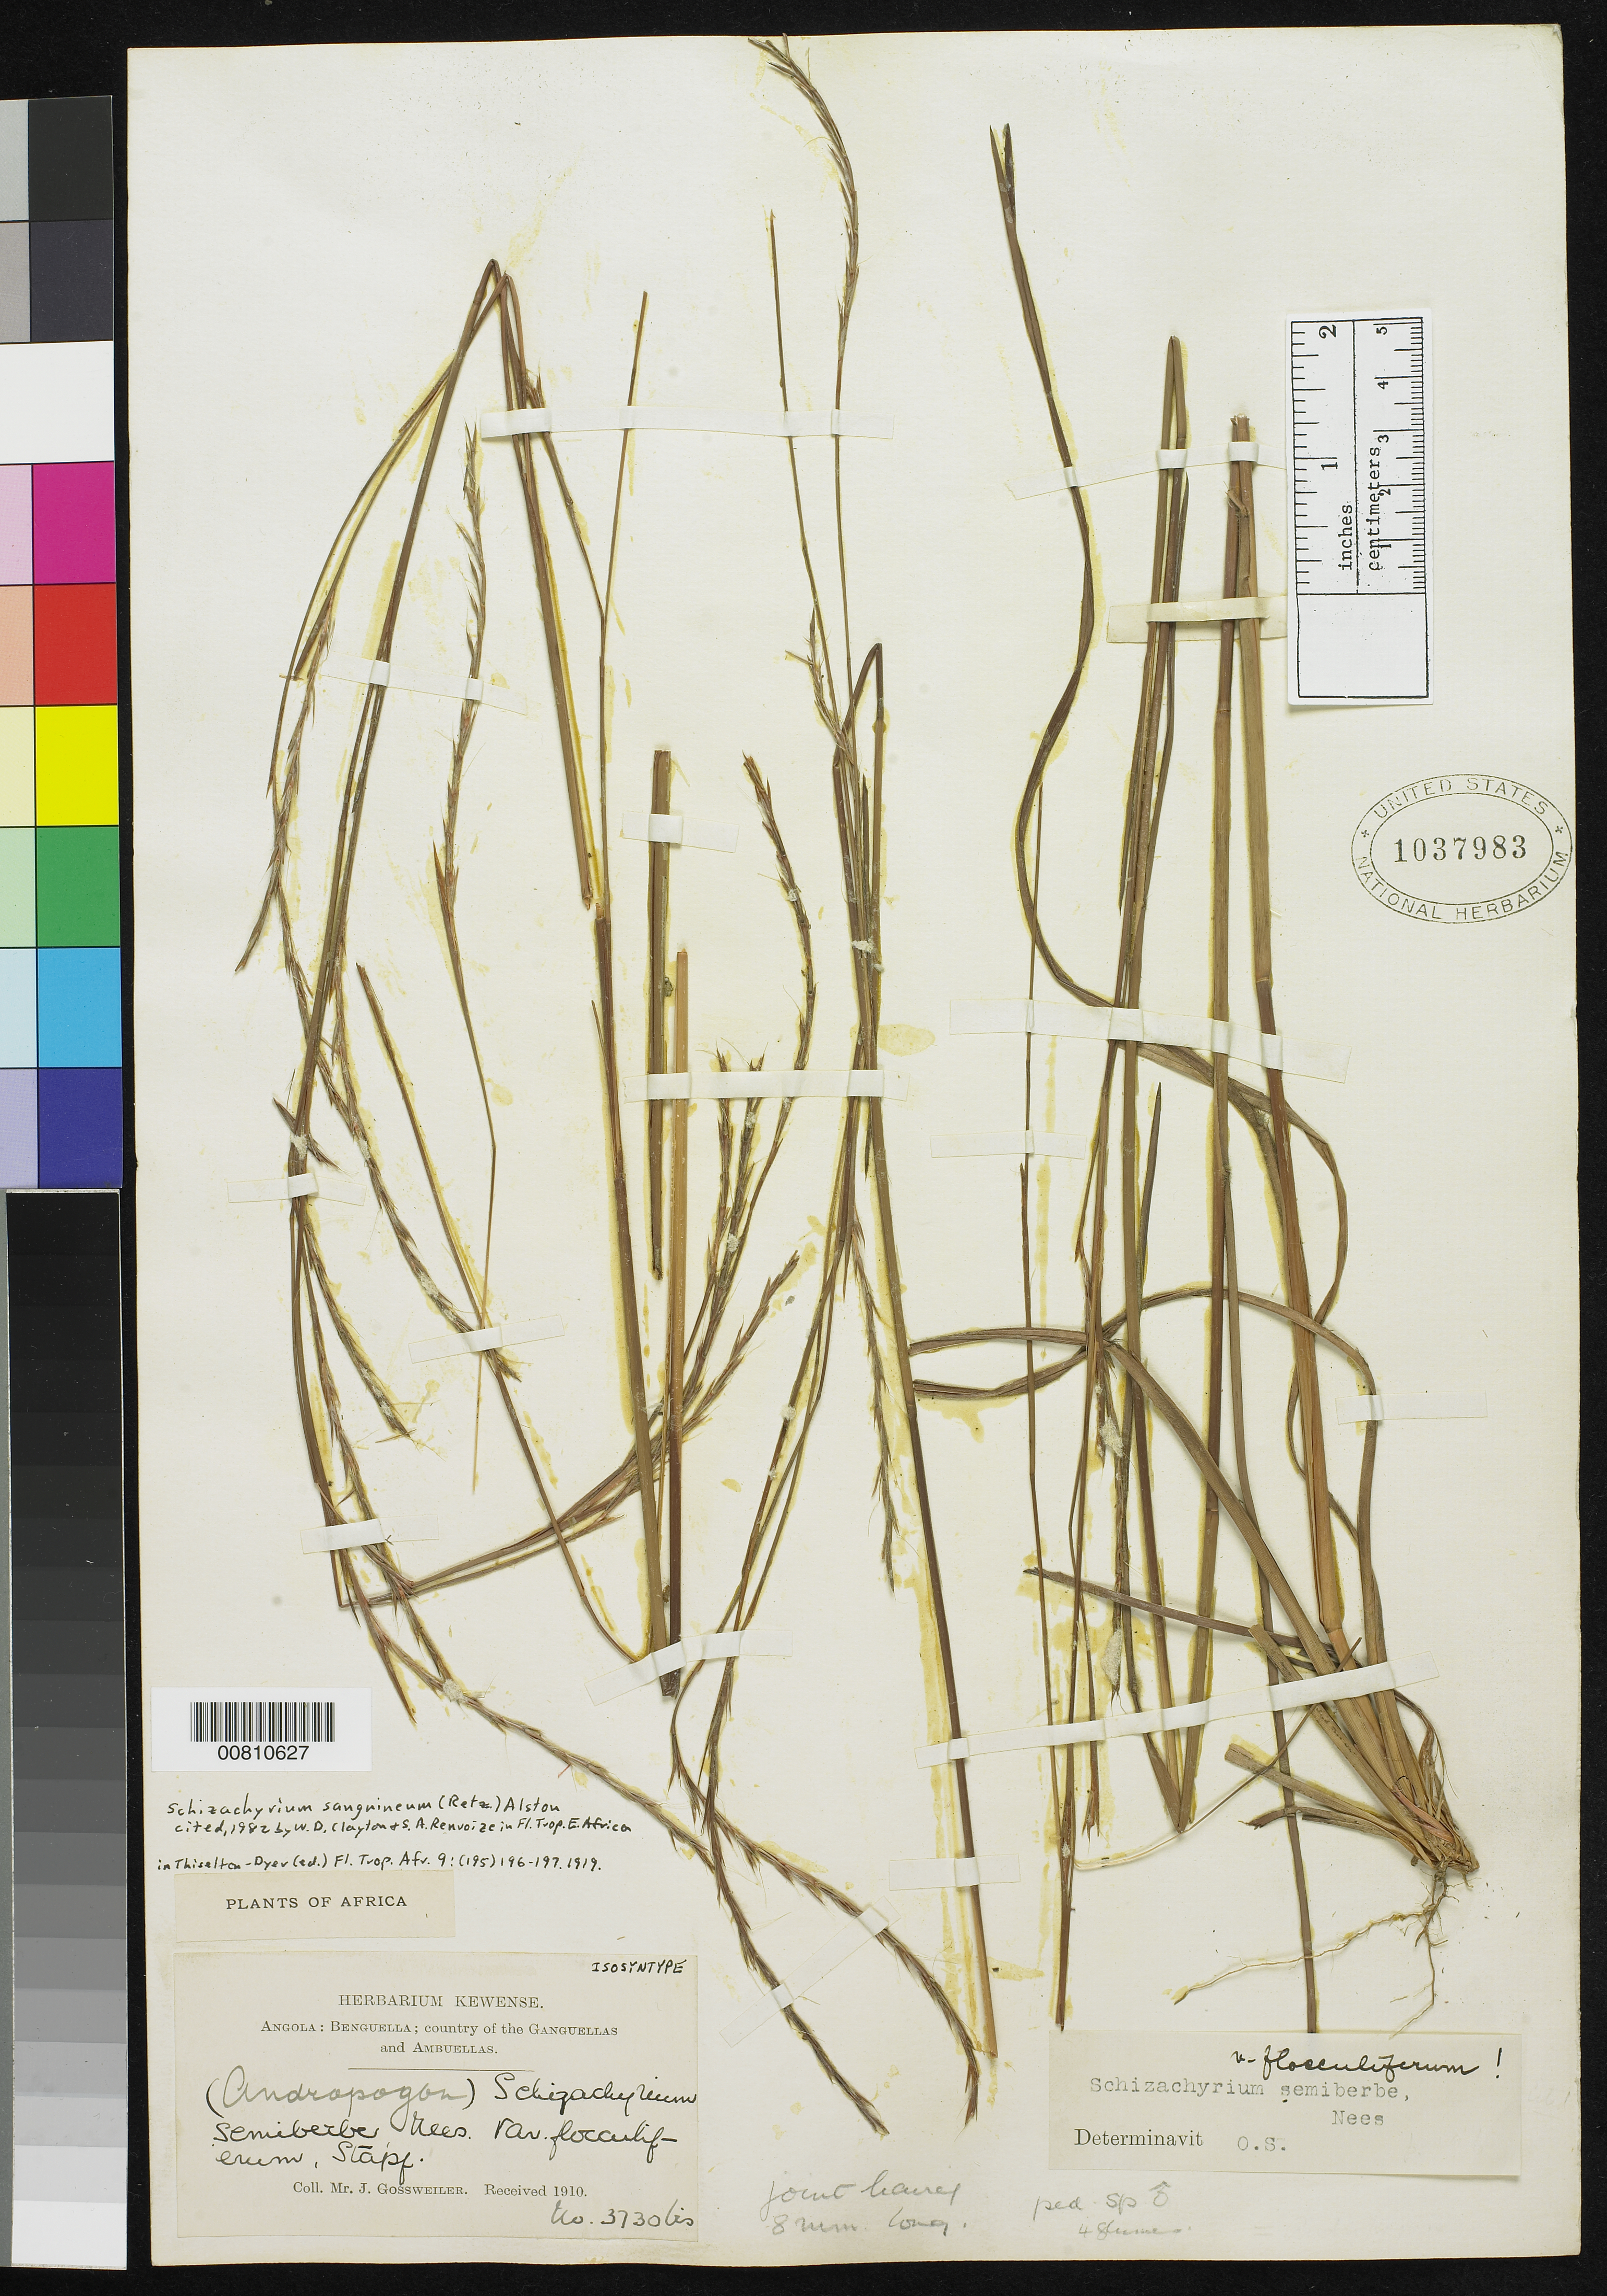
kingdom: Plantae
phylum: Tracheophyta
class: Liliopsida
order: Poales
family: Poaceae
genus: Schizachyrium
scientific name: Schizachyrium semiberbe var. flocculiferum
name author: Stapf in Prain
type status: Isosyntype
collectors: J. Gossweiler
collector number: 3730 bis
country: Angola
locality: Angola: Benguella; country of the Ganguellas and Ambuellas.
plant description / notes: Cited 1982 by W.D. Clayton & S.A. Renvoize in Fl. Trop. E. Africa.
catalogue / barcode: US 1037983